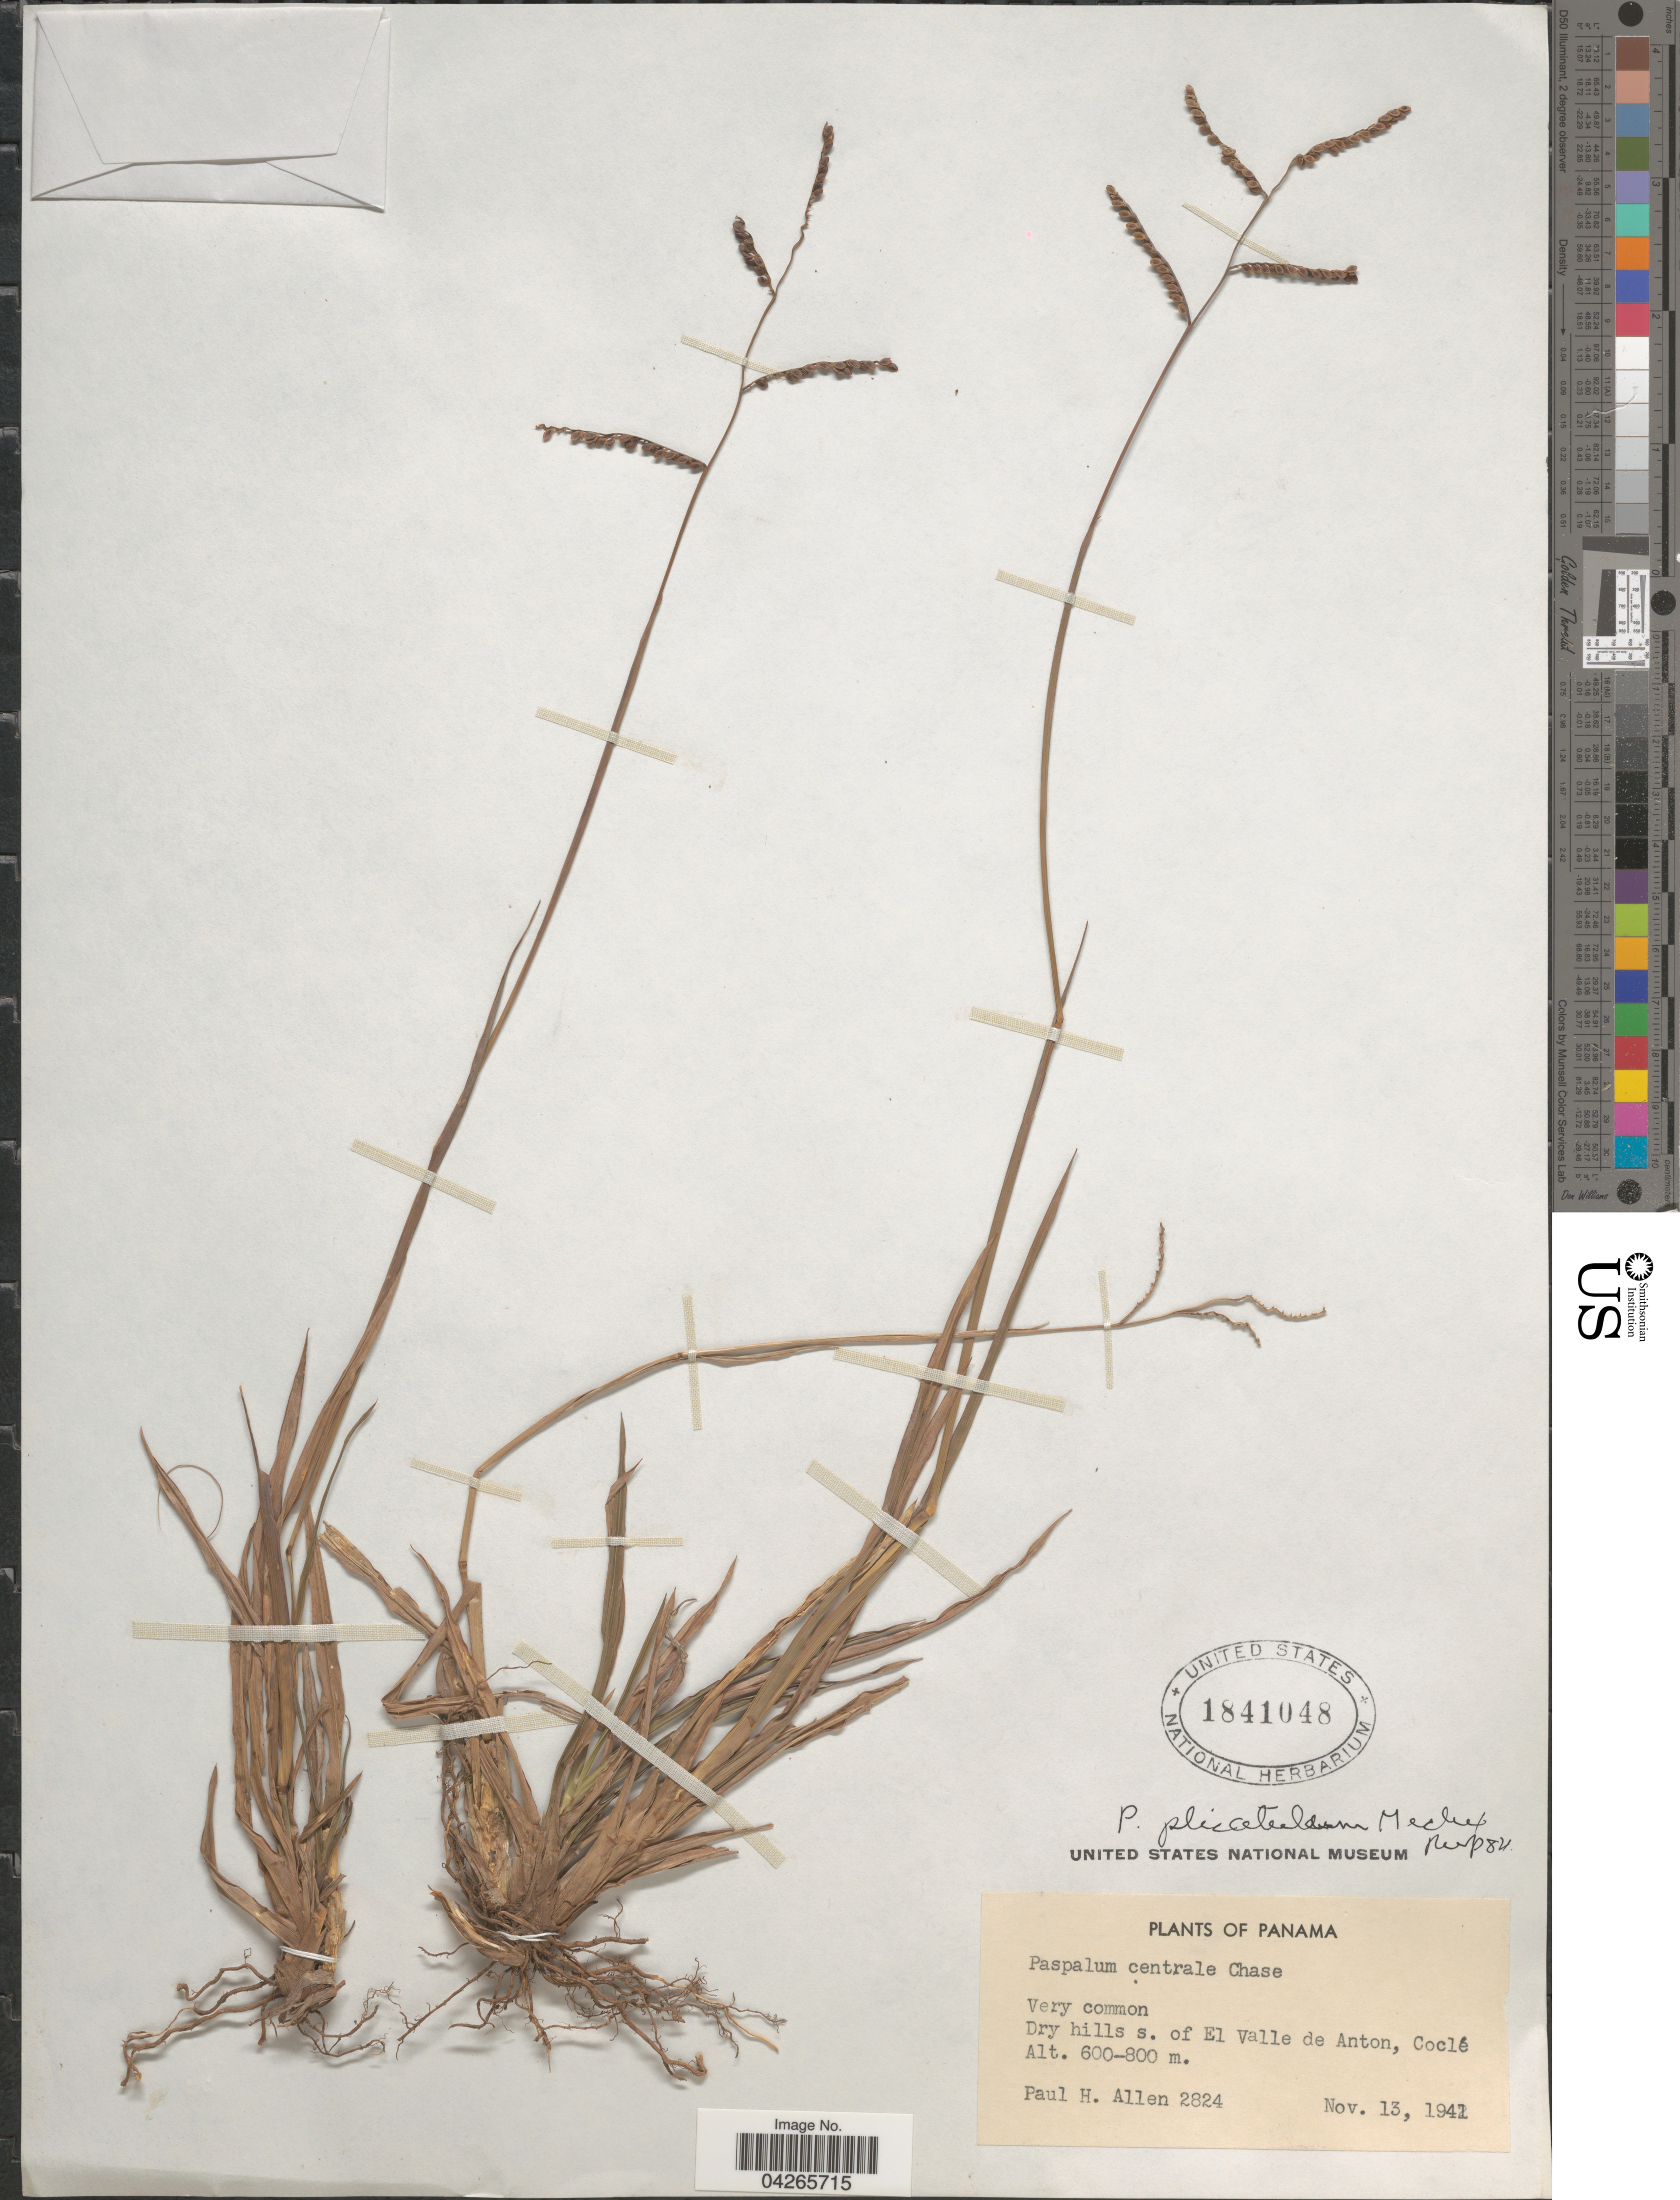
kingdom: Plantae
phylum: Tracheophyta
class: Liliopsida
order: Poales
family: Poaceae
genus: Paspalum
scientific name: Paspalum plicatulum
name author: Michx.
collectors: P. H. Allen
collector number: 2824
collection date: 1942-11-13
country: Panama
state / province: Cocle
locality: Very common. Dry hill s. of El Valle de Anton, Coclé.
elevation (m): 600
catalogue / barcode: US 1841048